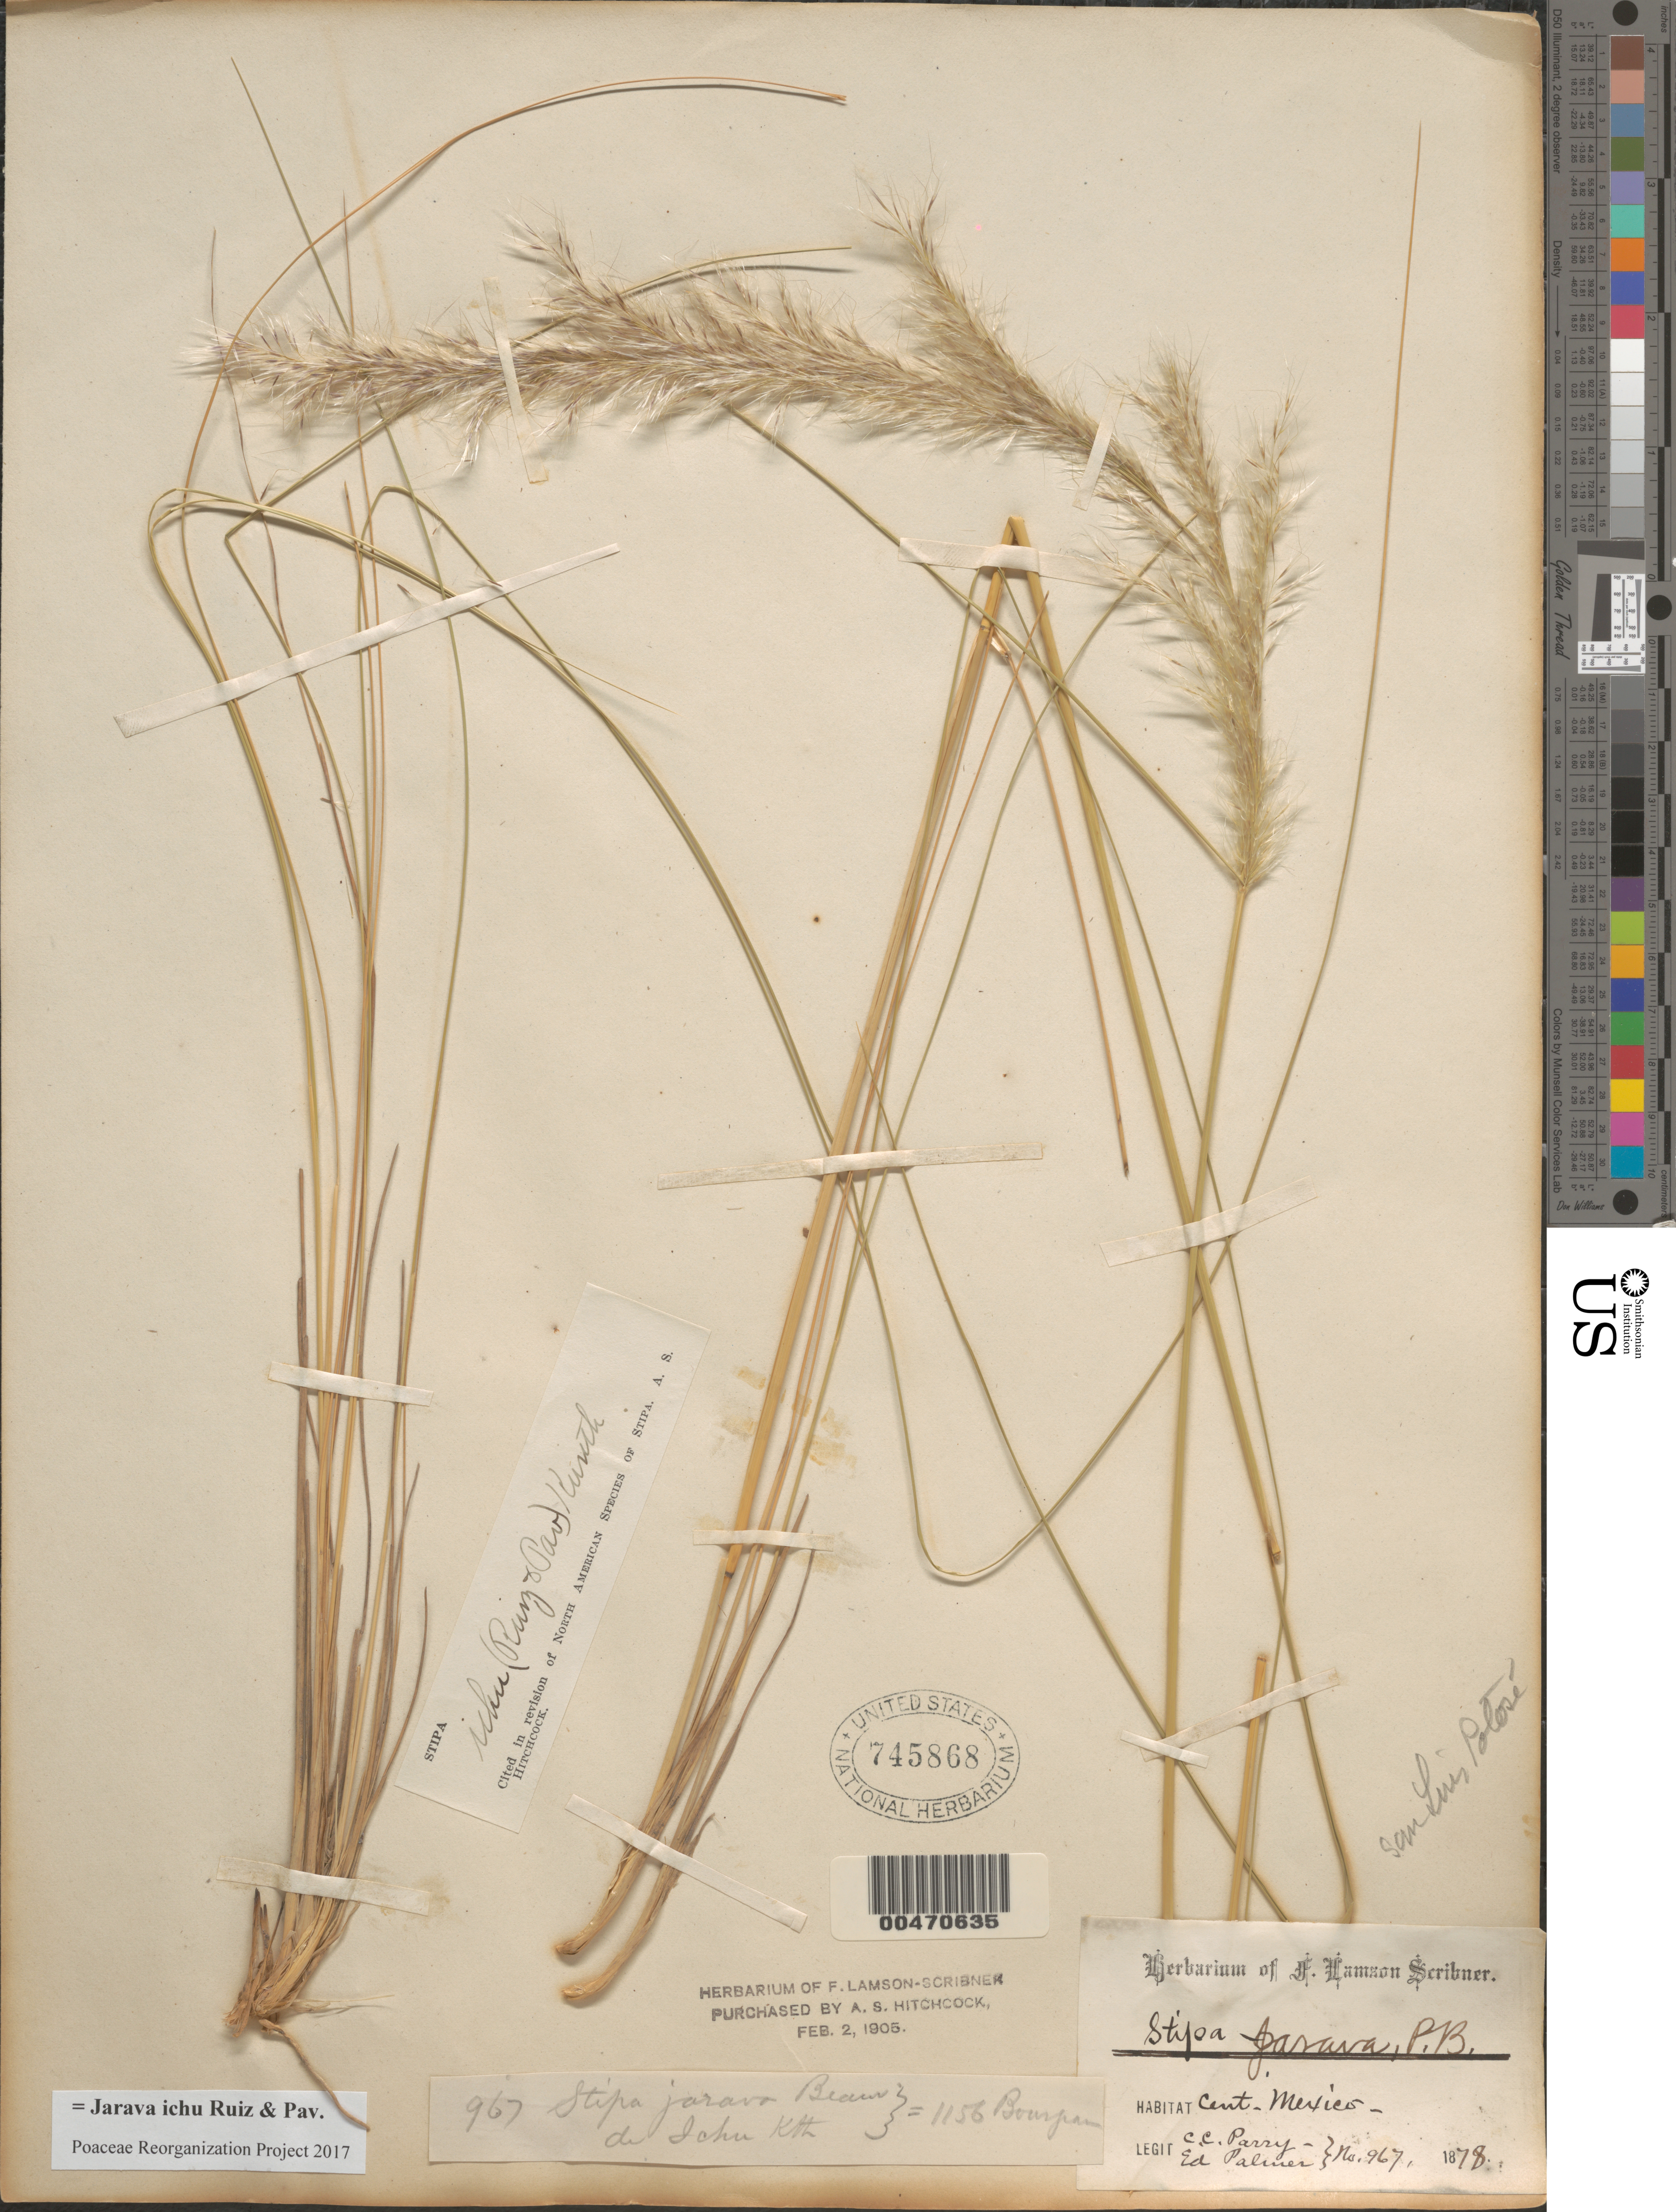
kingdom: Plantae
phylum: Tracheophyta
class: Liliopsida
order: Poales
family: Poaceae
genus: Jarava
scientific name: Jarava ichu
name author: Ruiz & Pav.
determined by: Poaceae Reorganization Project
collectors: C. C. Parry & E. Palmer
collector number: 967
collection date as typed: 1878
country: Mexico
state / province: San Luis Potosi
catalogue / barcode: US 745868